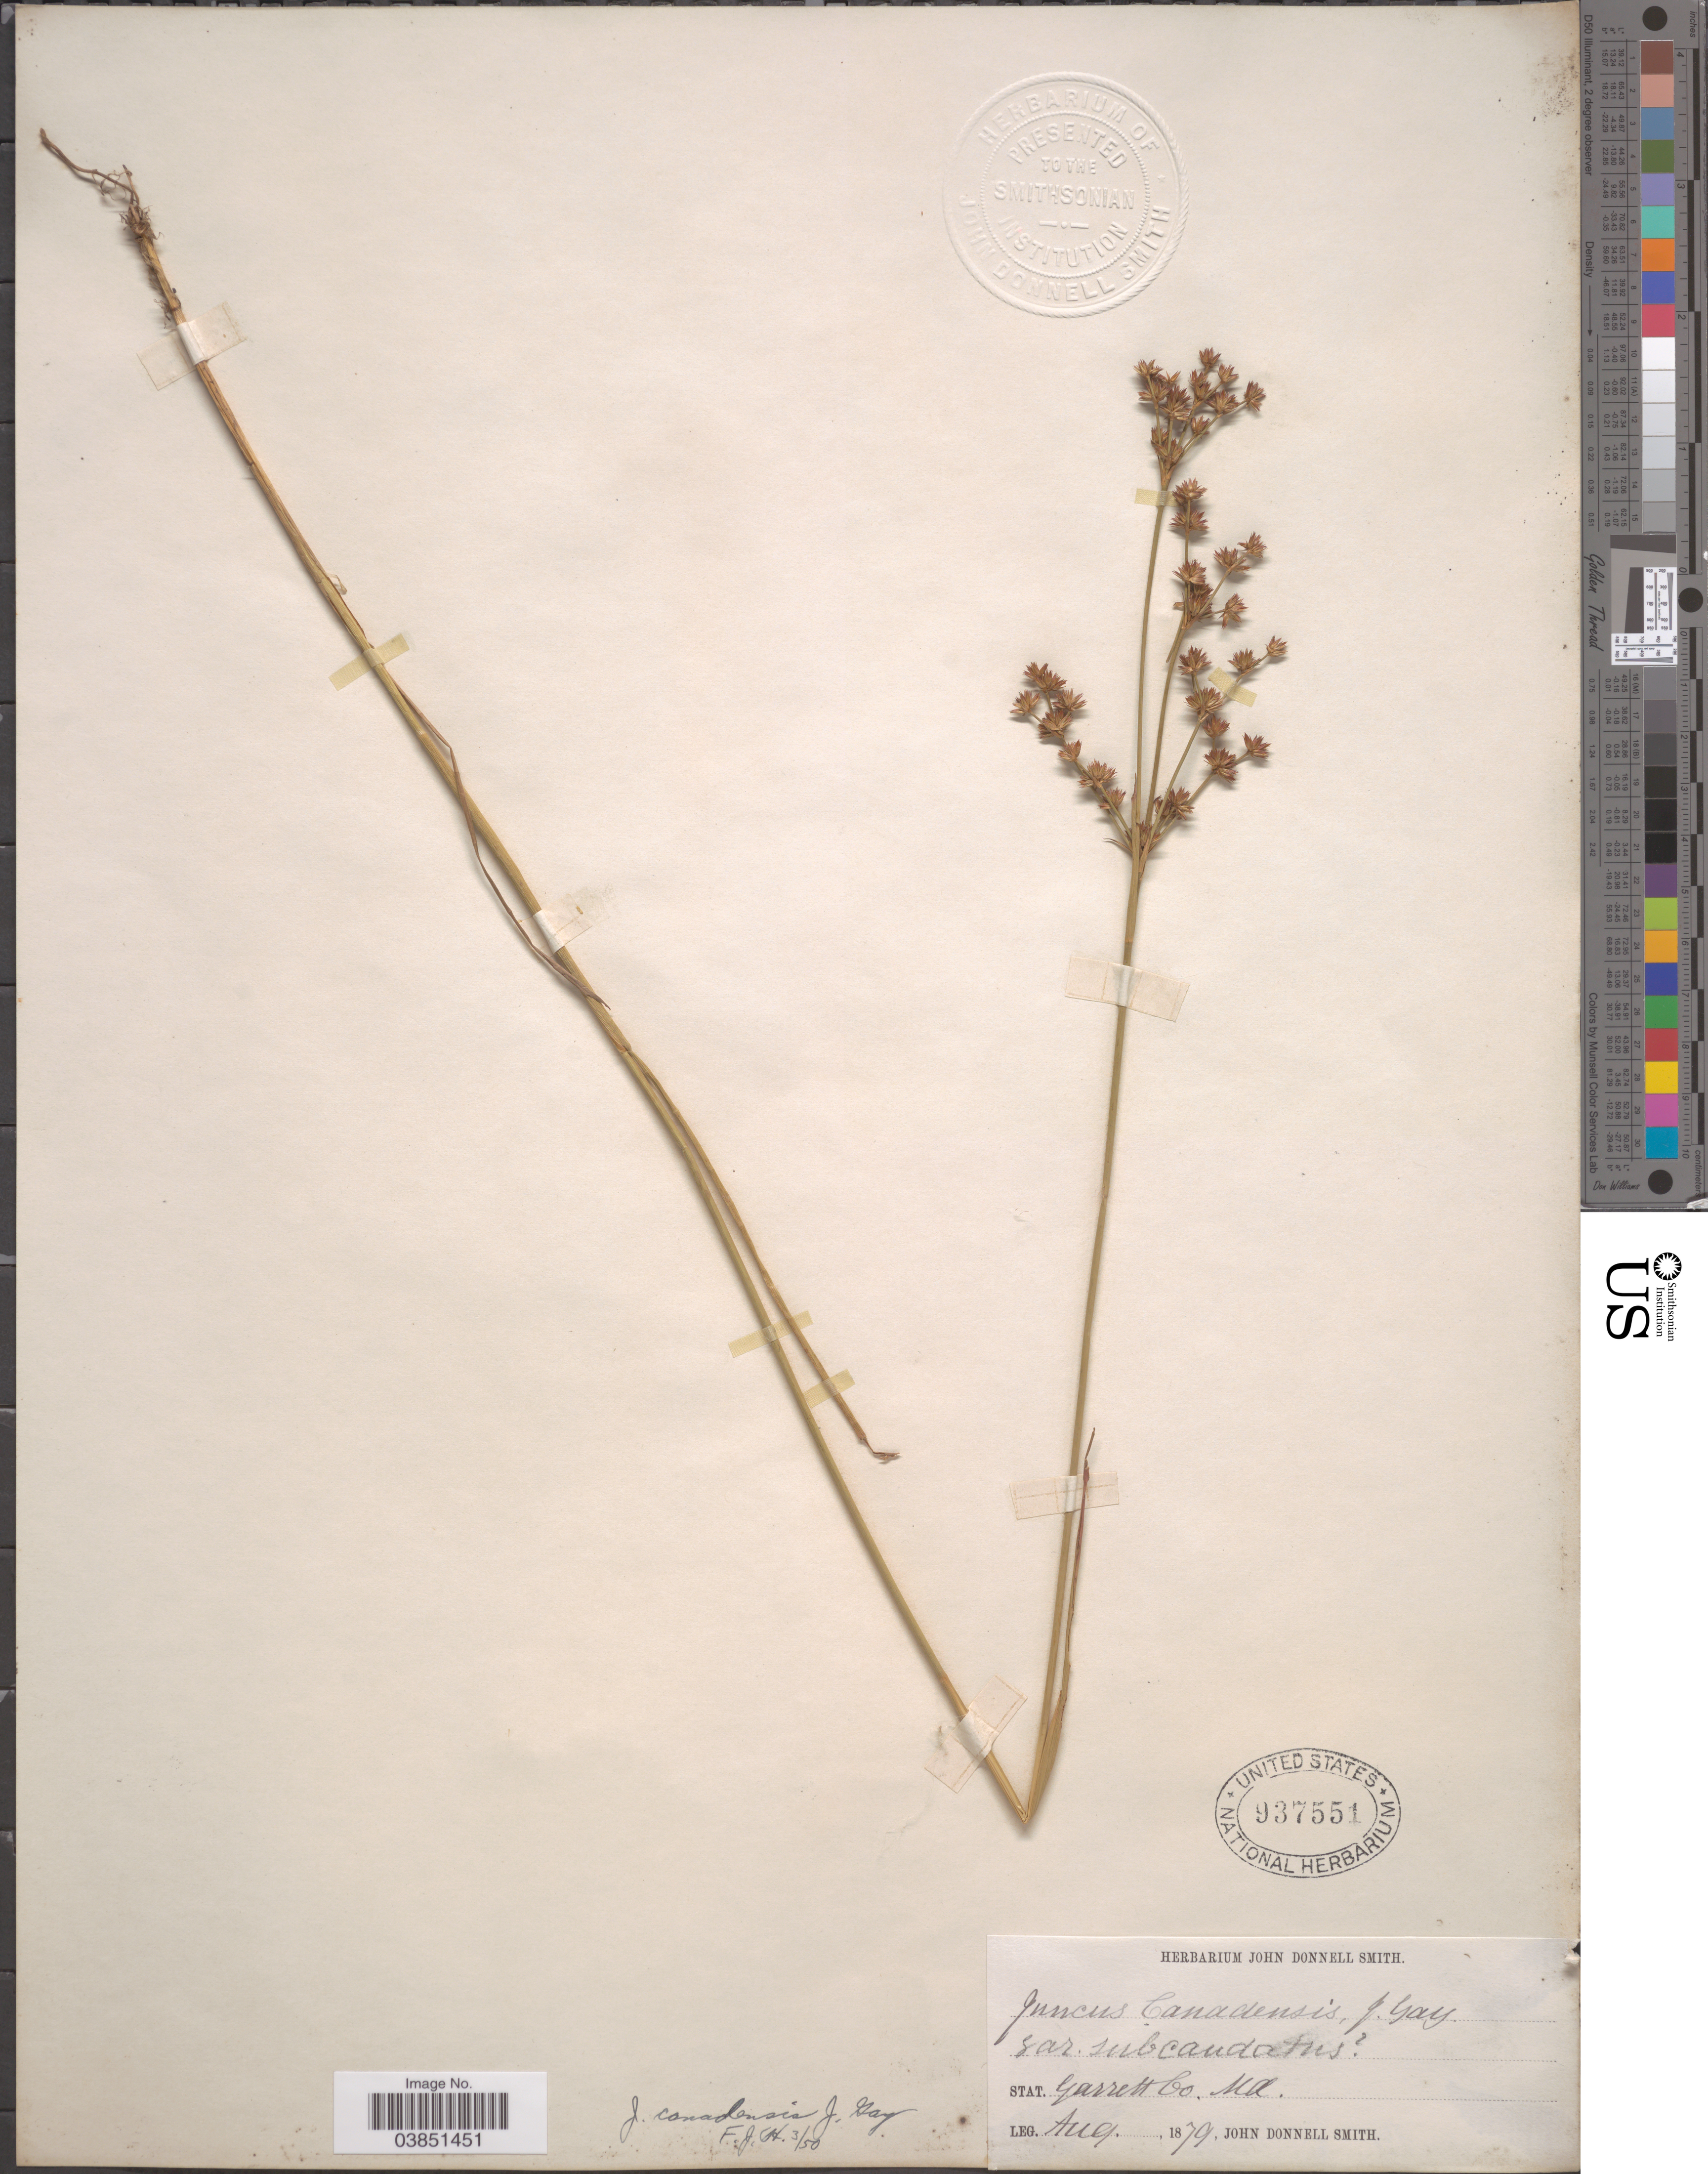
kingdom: Plantae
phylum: Tracheophyta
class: Liliopsida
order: Poales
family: Juncaceae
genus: Juncus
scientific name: Juncus canadensis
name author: J. Gay ex Laharpe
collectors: J. Donnell Smith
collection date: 1879-08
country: United States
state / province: Maryland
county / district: Garrett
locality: Stat. Garrett Co.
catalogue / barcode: US 937551